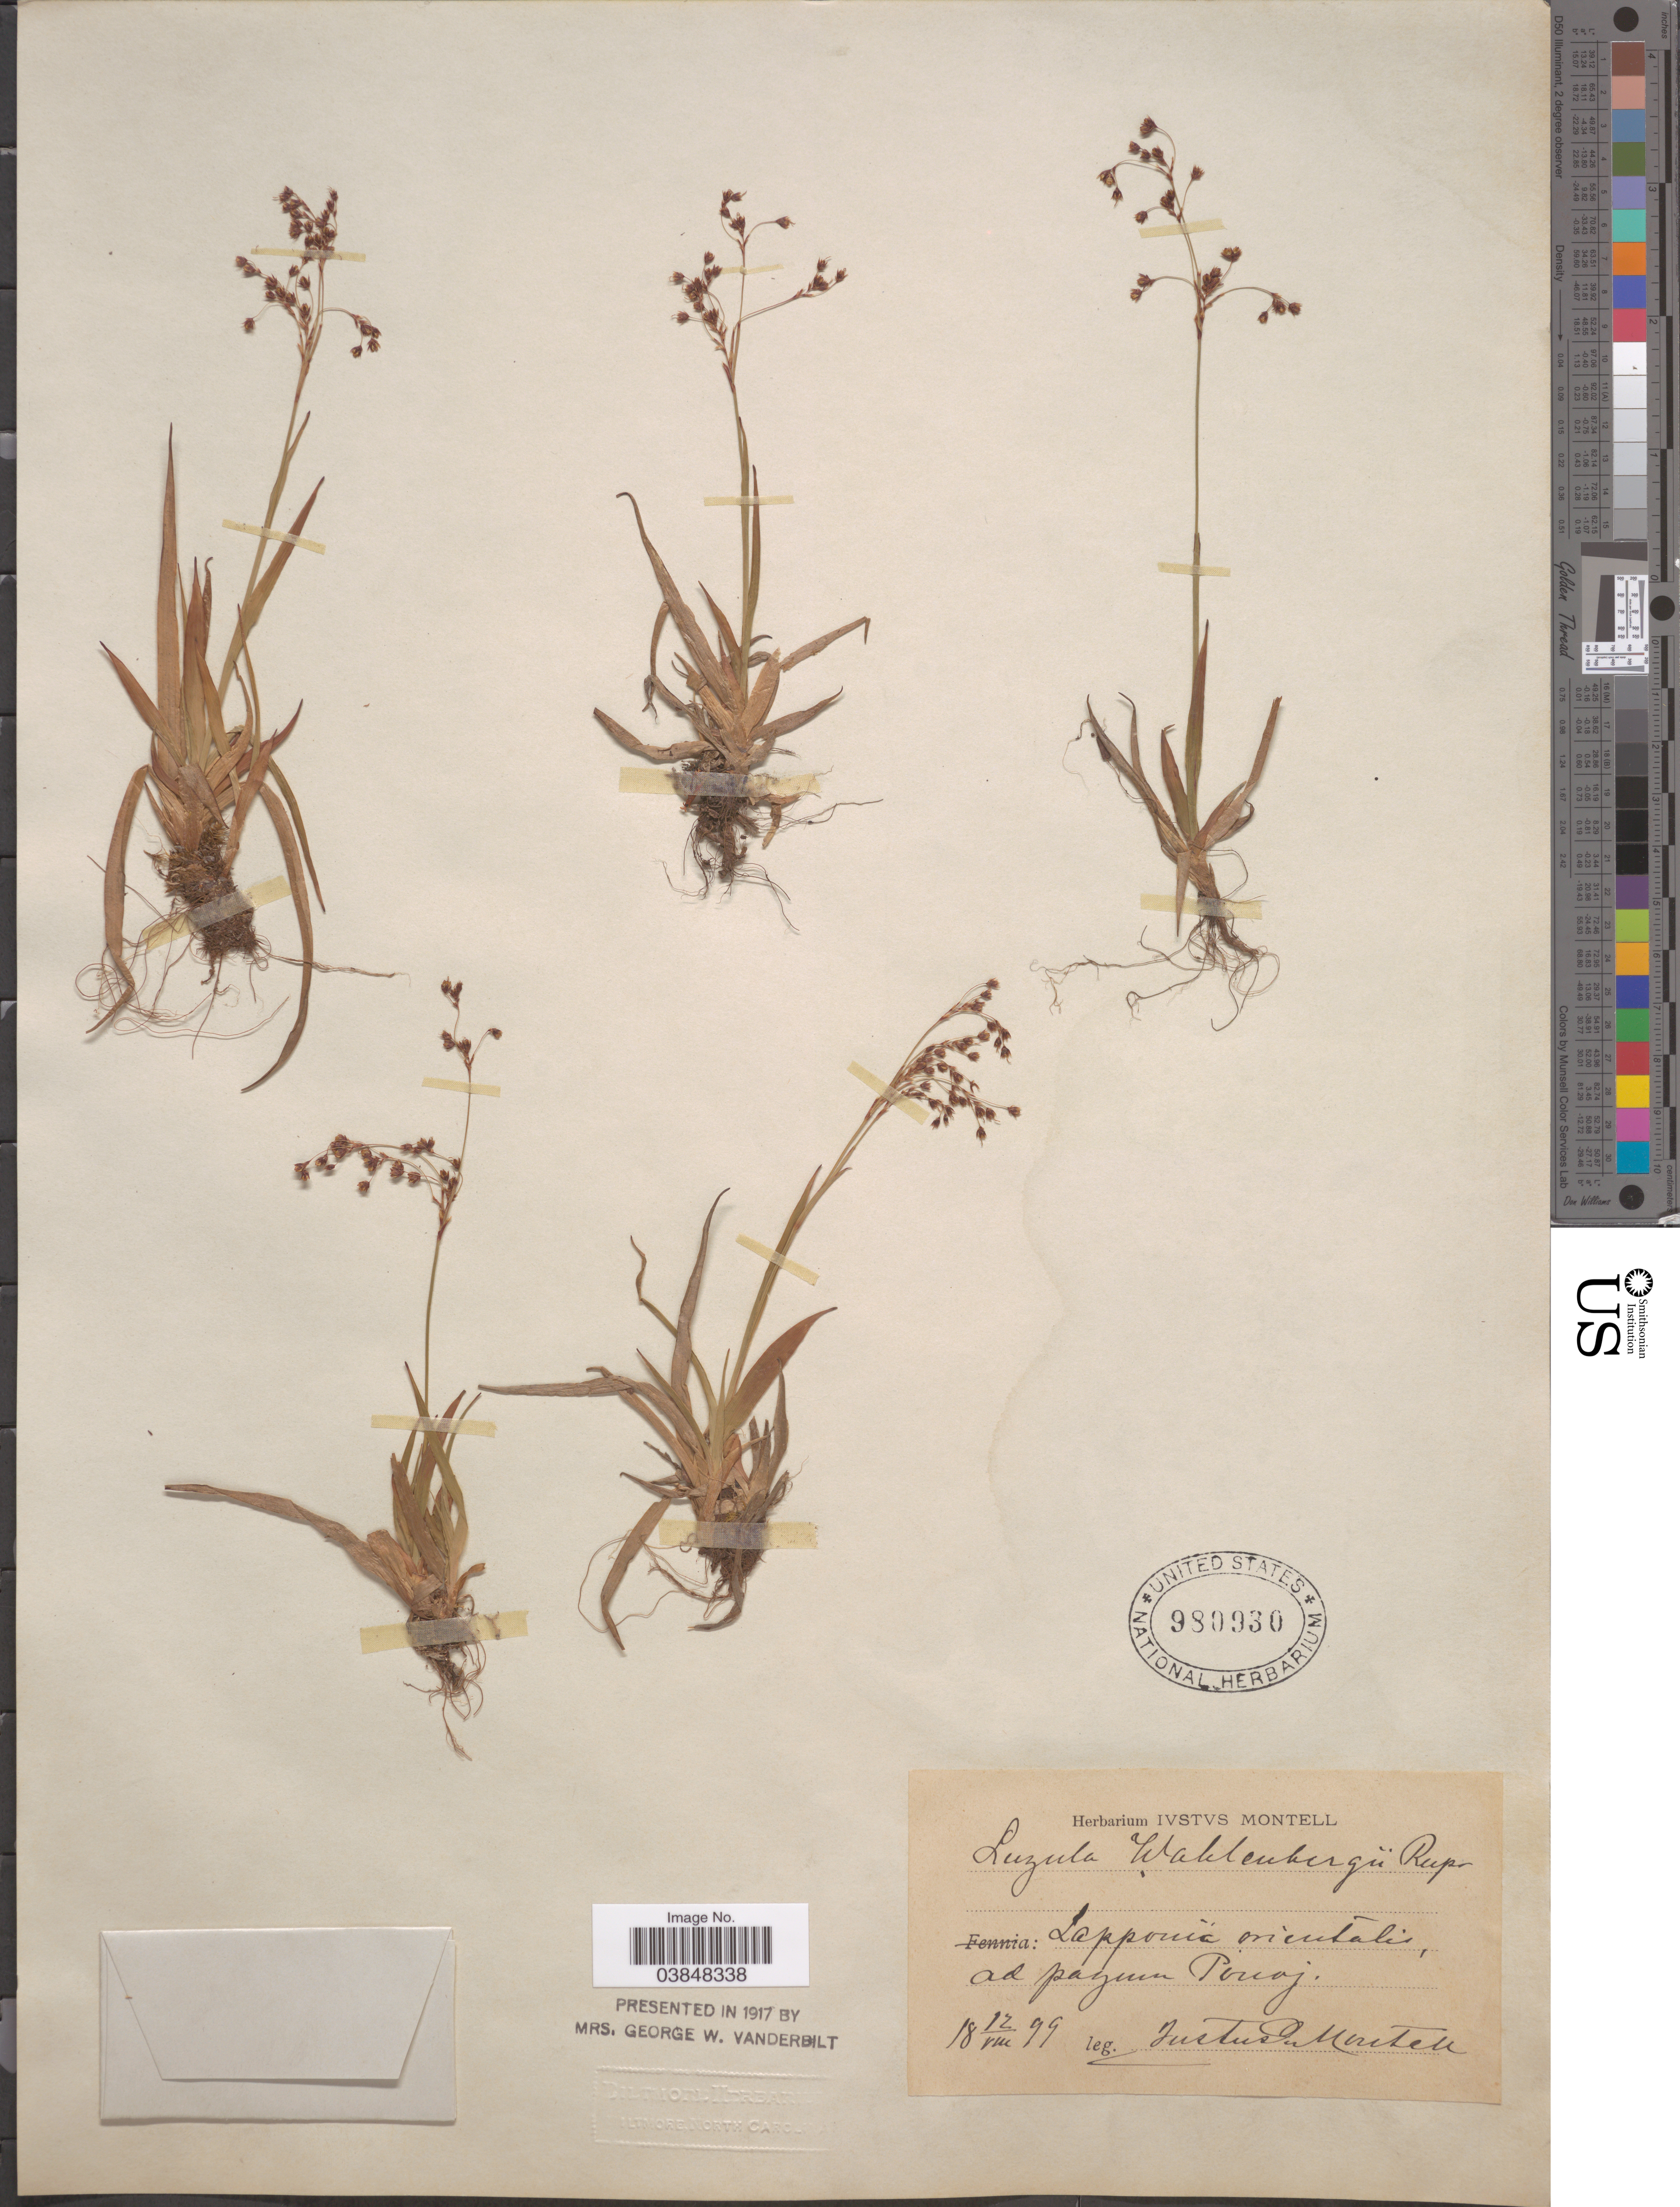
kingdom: Plantae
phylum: Tracheophyta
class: Liliopsida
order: Poales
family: Juncaceae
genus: Luzula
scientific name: Luzula wahlenbergii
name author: Rupr.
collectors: I. Montell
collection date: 1899-08-12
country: Russian Federation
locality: Lapponia orientlais, ad pagum Ponoj.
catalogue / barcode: US 980930